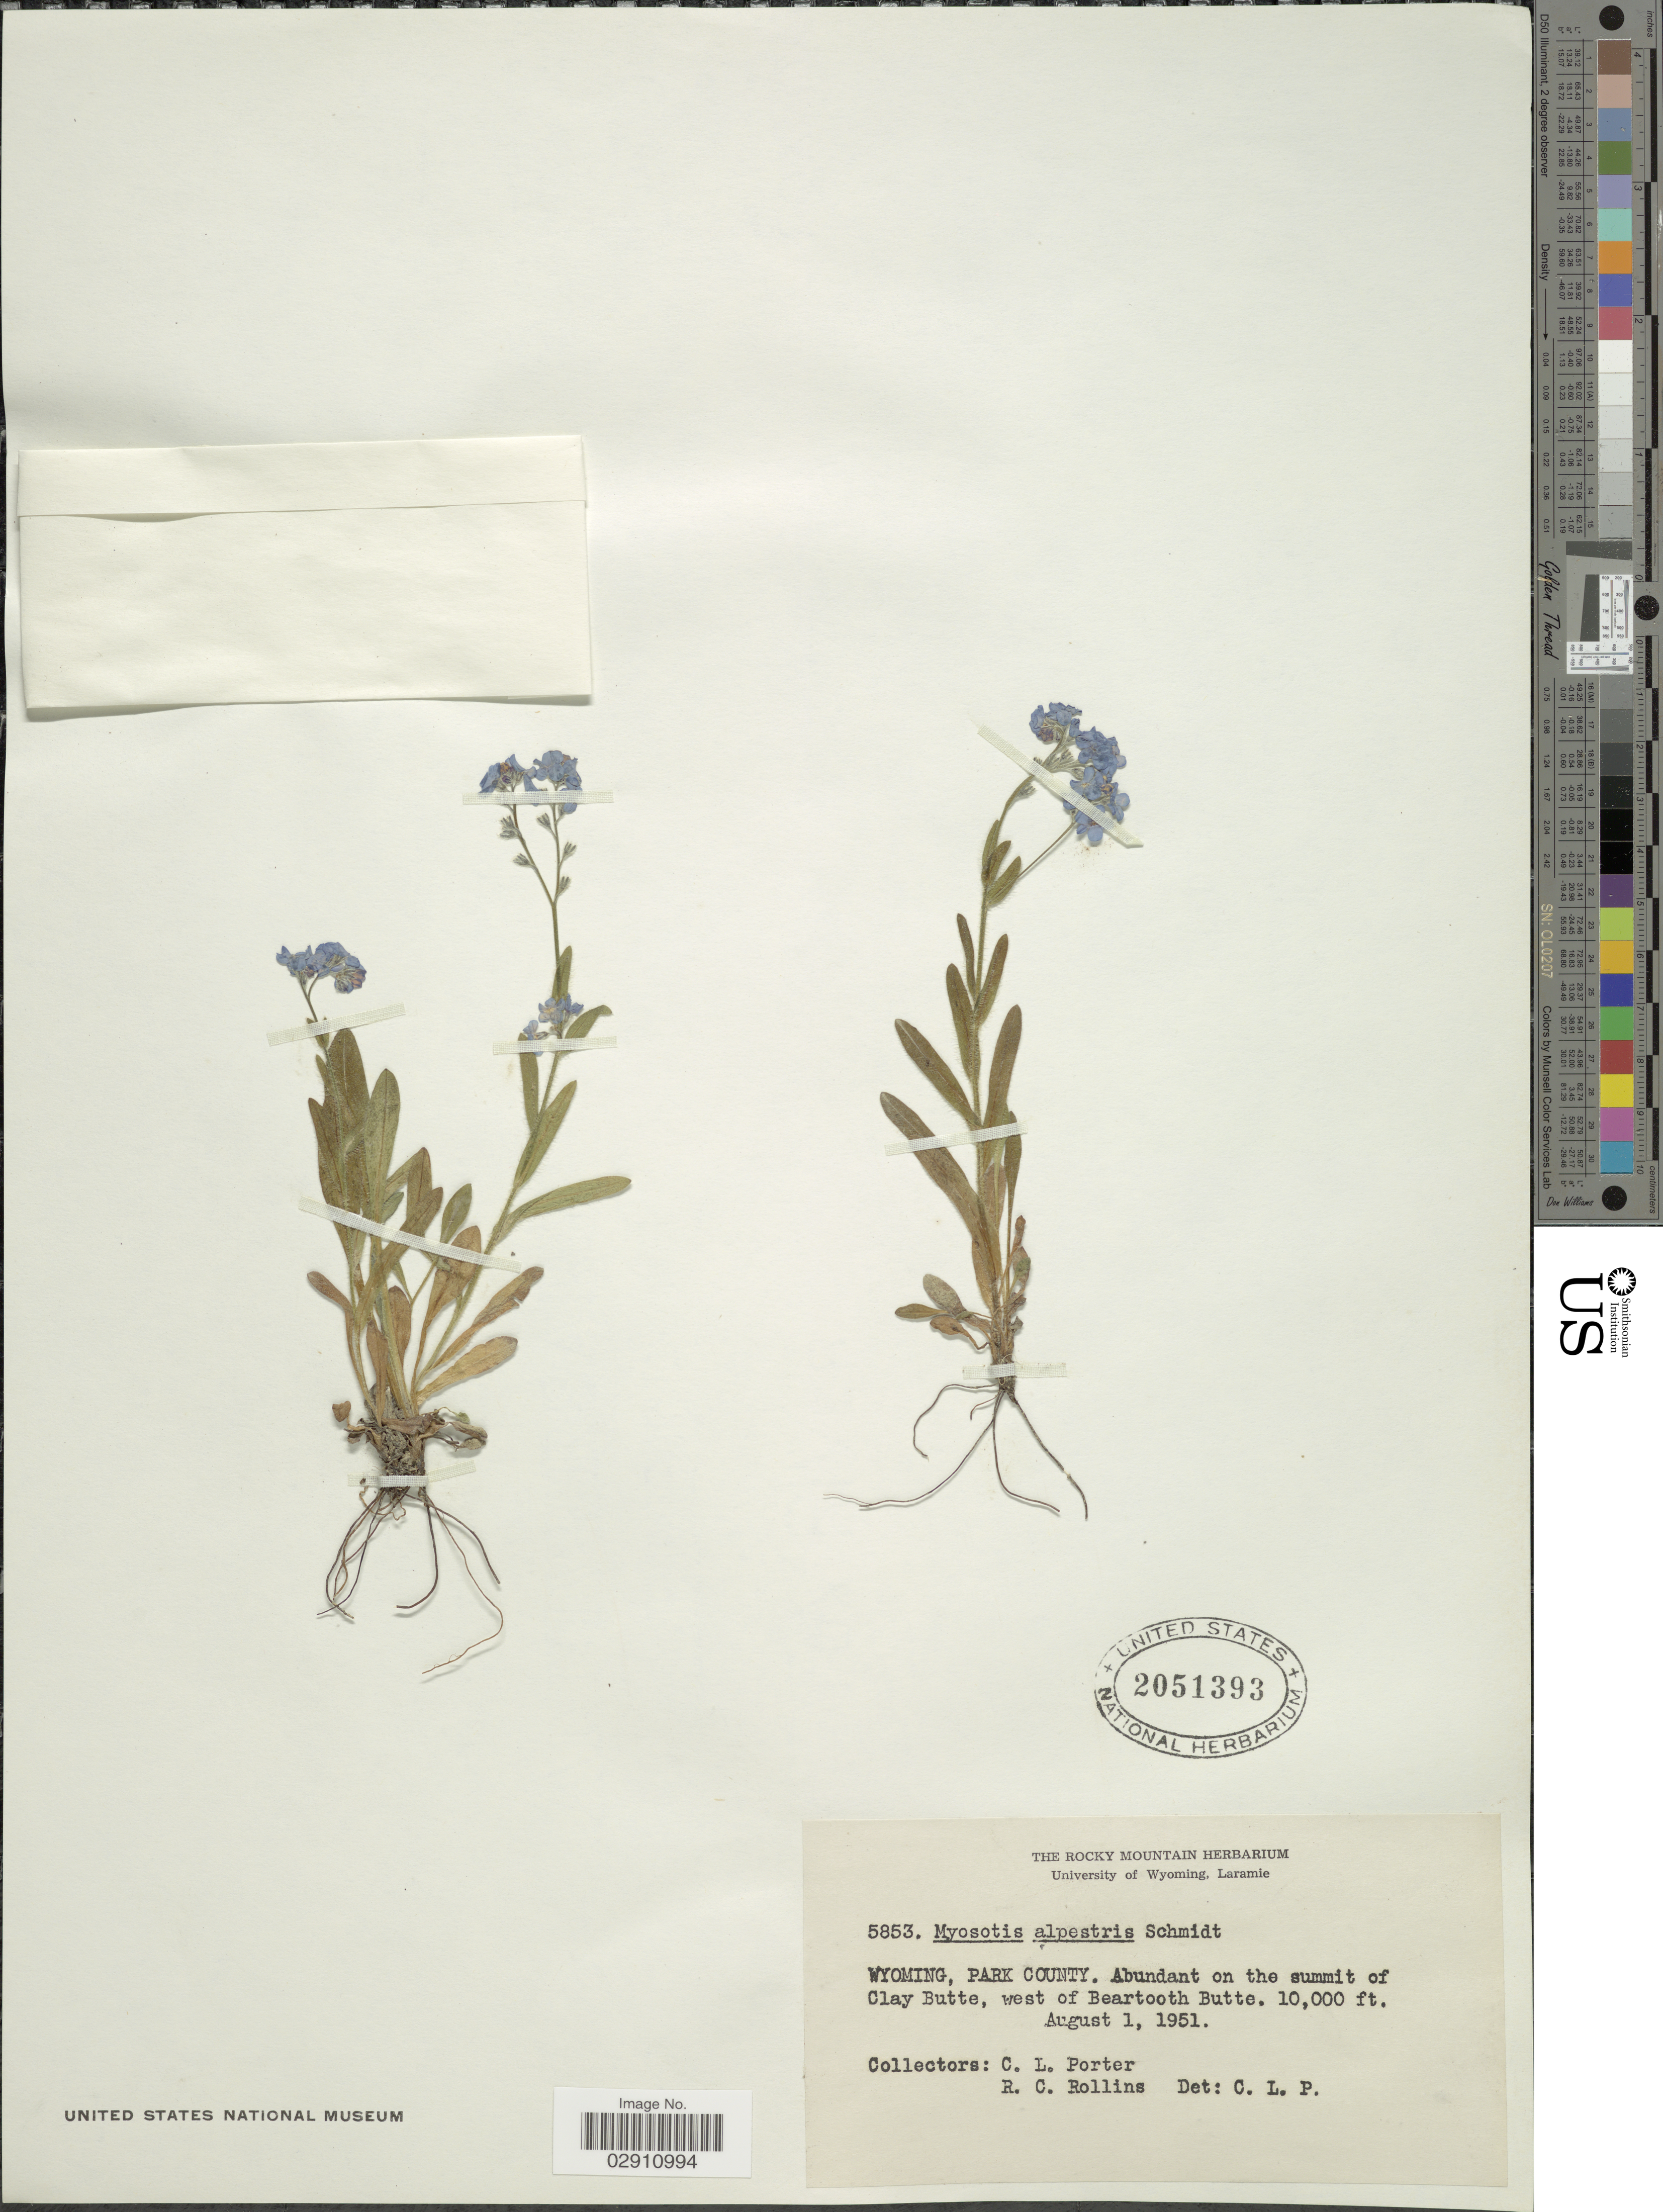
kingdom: Plantae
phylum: Tracheophyta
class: Magnoliopsida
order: Boraginales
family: Boraginaceae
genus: Myosotis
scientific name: Myosotis alpestris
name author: F.W. Schmidt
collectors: C. L. Porter & R. C. Rollins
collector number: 5853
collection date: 1951-08-01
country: United States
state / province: Wyoming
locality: Park County. Abundant on the summit of Clay Butte, west of Beartooth Butte.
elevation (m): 3048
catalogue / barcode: US 2051393